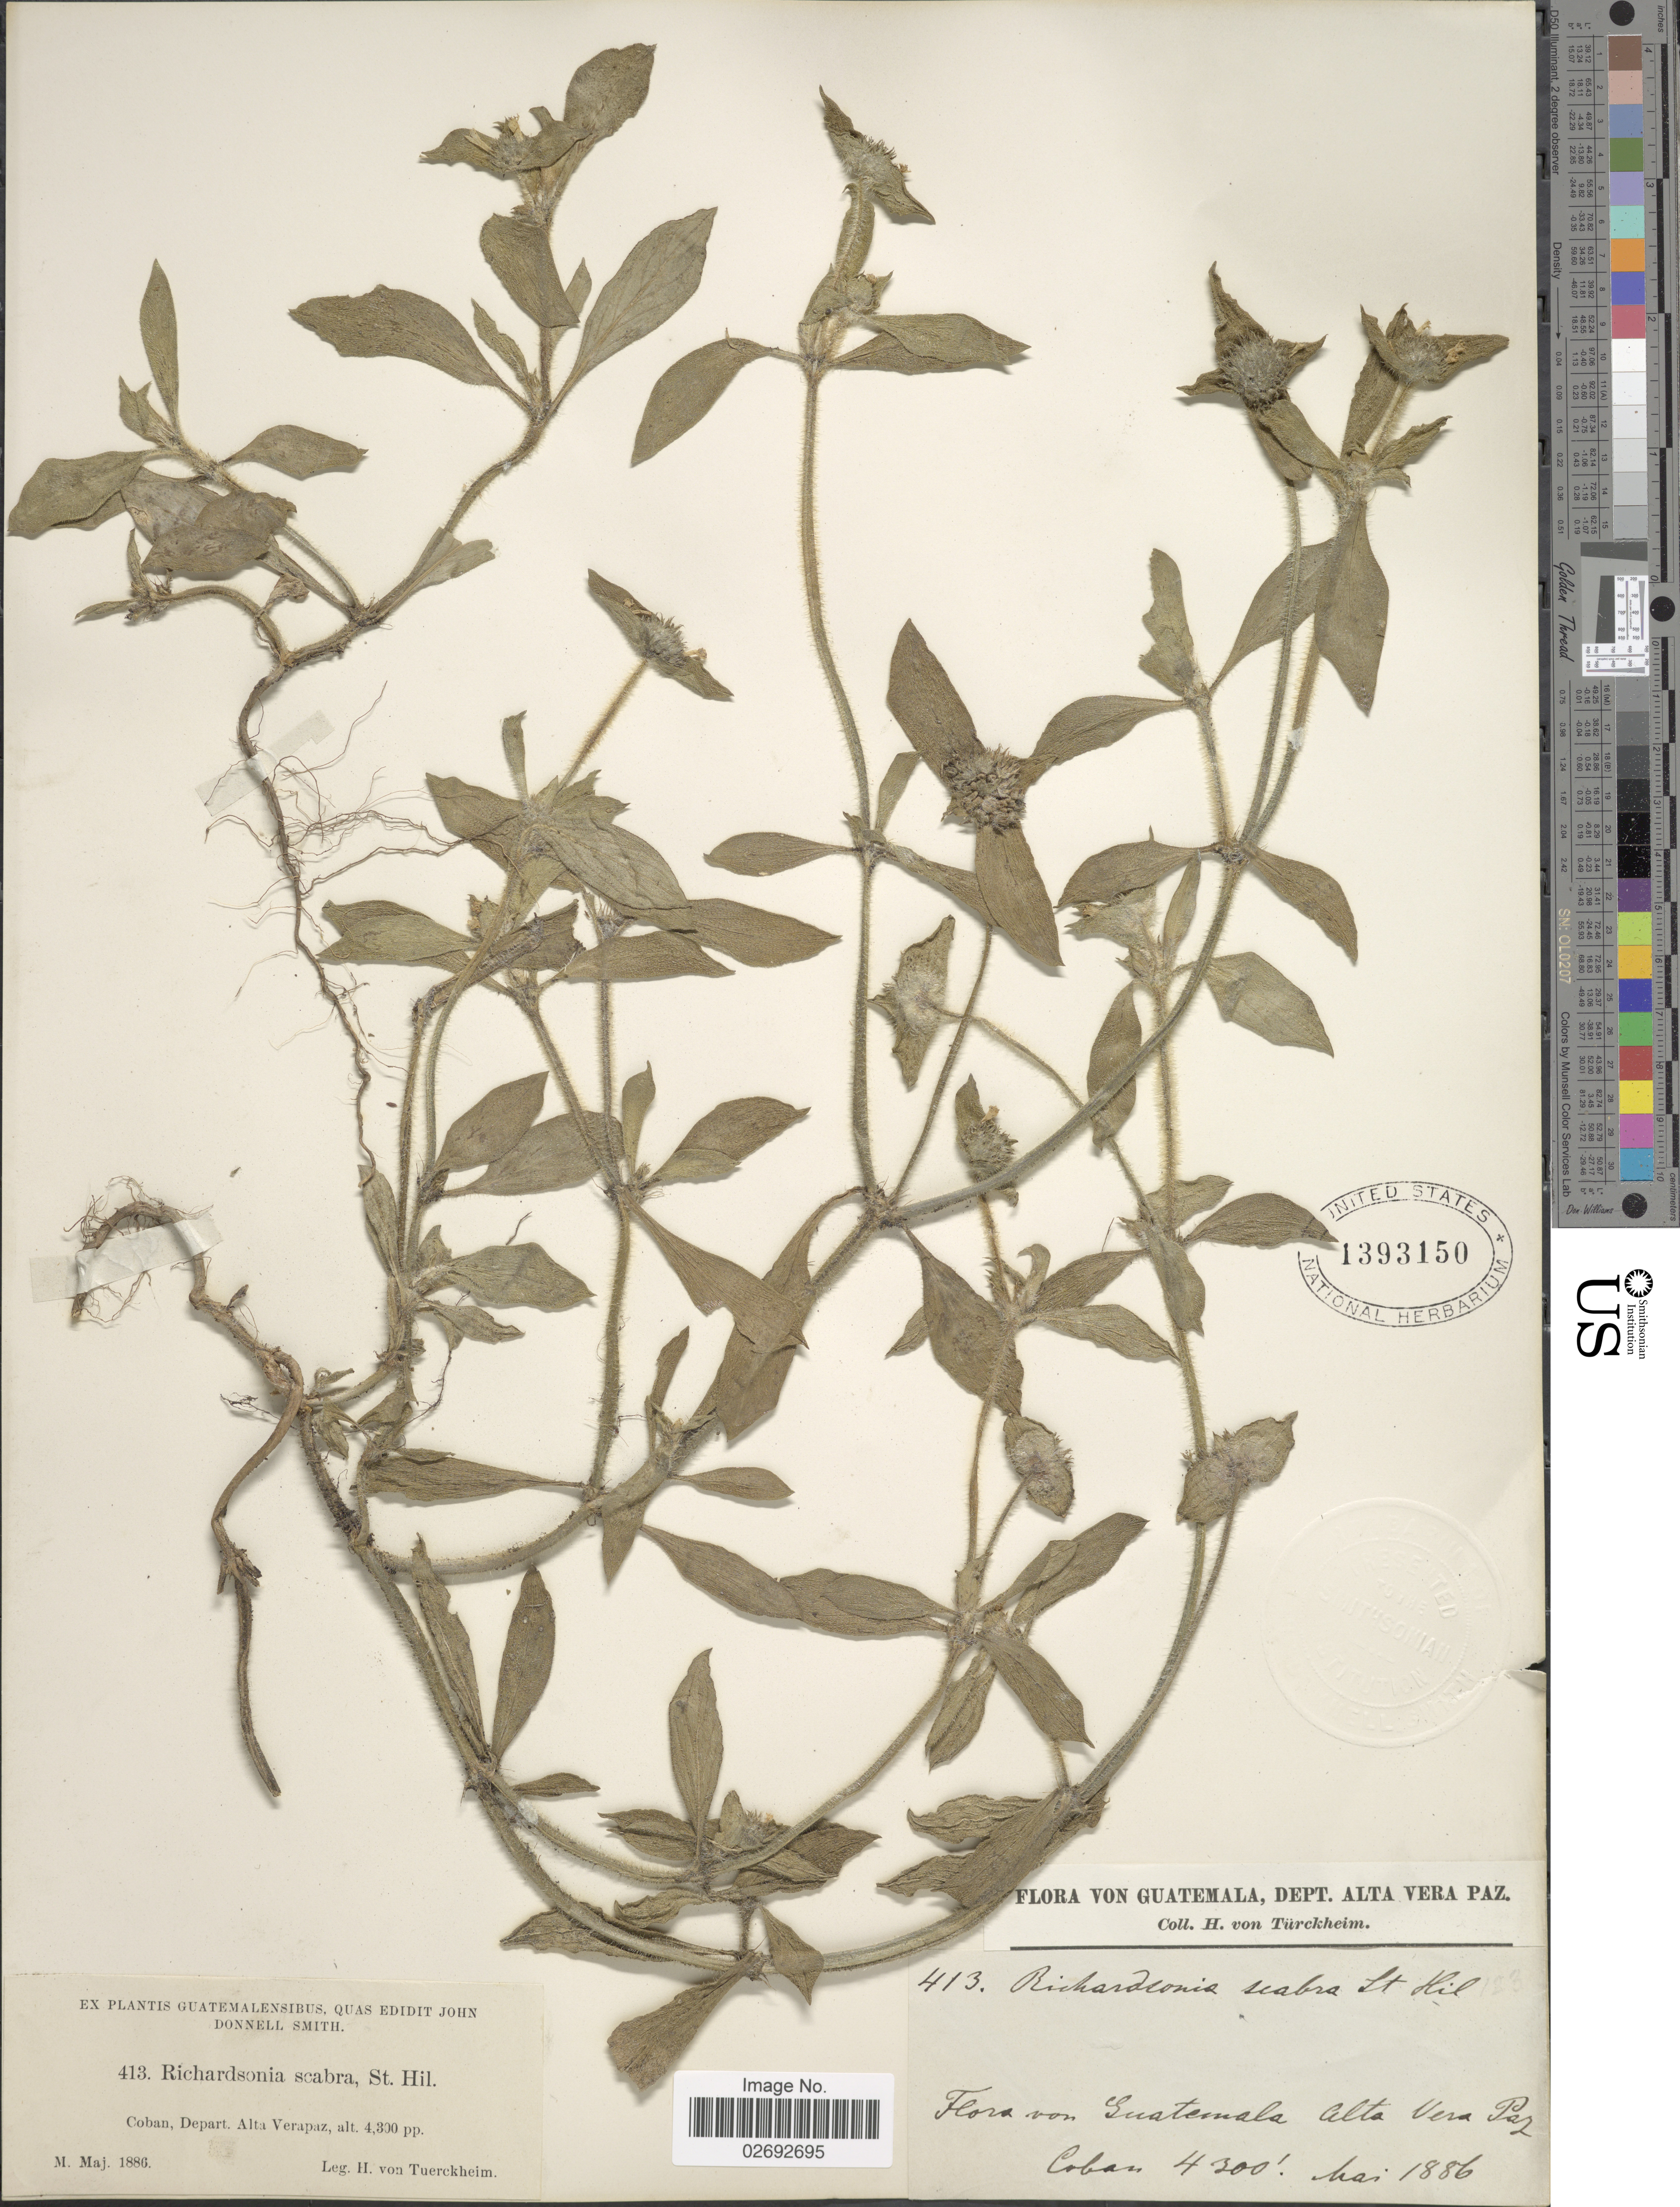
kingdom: Plantae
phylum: Tracheophyta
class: Magnoliopsida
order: Gentianales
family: Rubiaceae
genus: Richardia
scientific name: Richardia scabra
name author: L.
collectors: H. von Türckheim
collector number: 413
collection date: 1886-05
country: Guatemala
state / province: Alta Verapaz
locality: Coban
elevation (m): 1311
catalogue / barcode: US 1393150